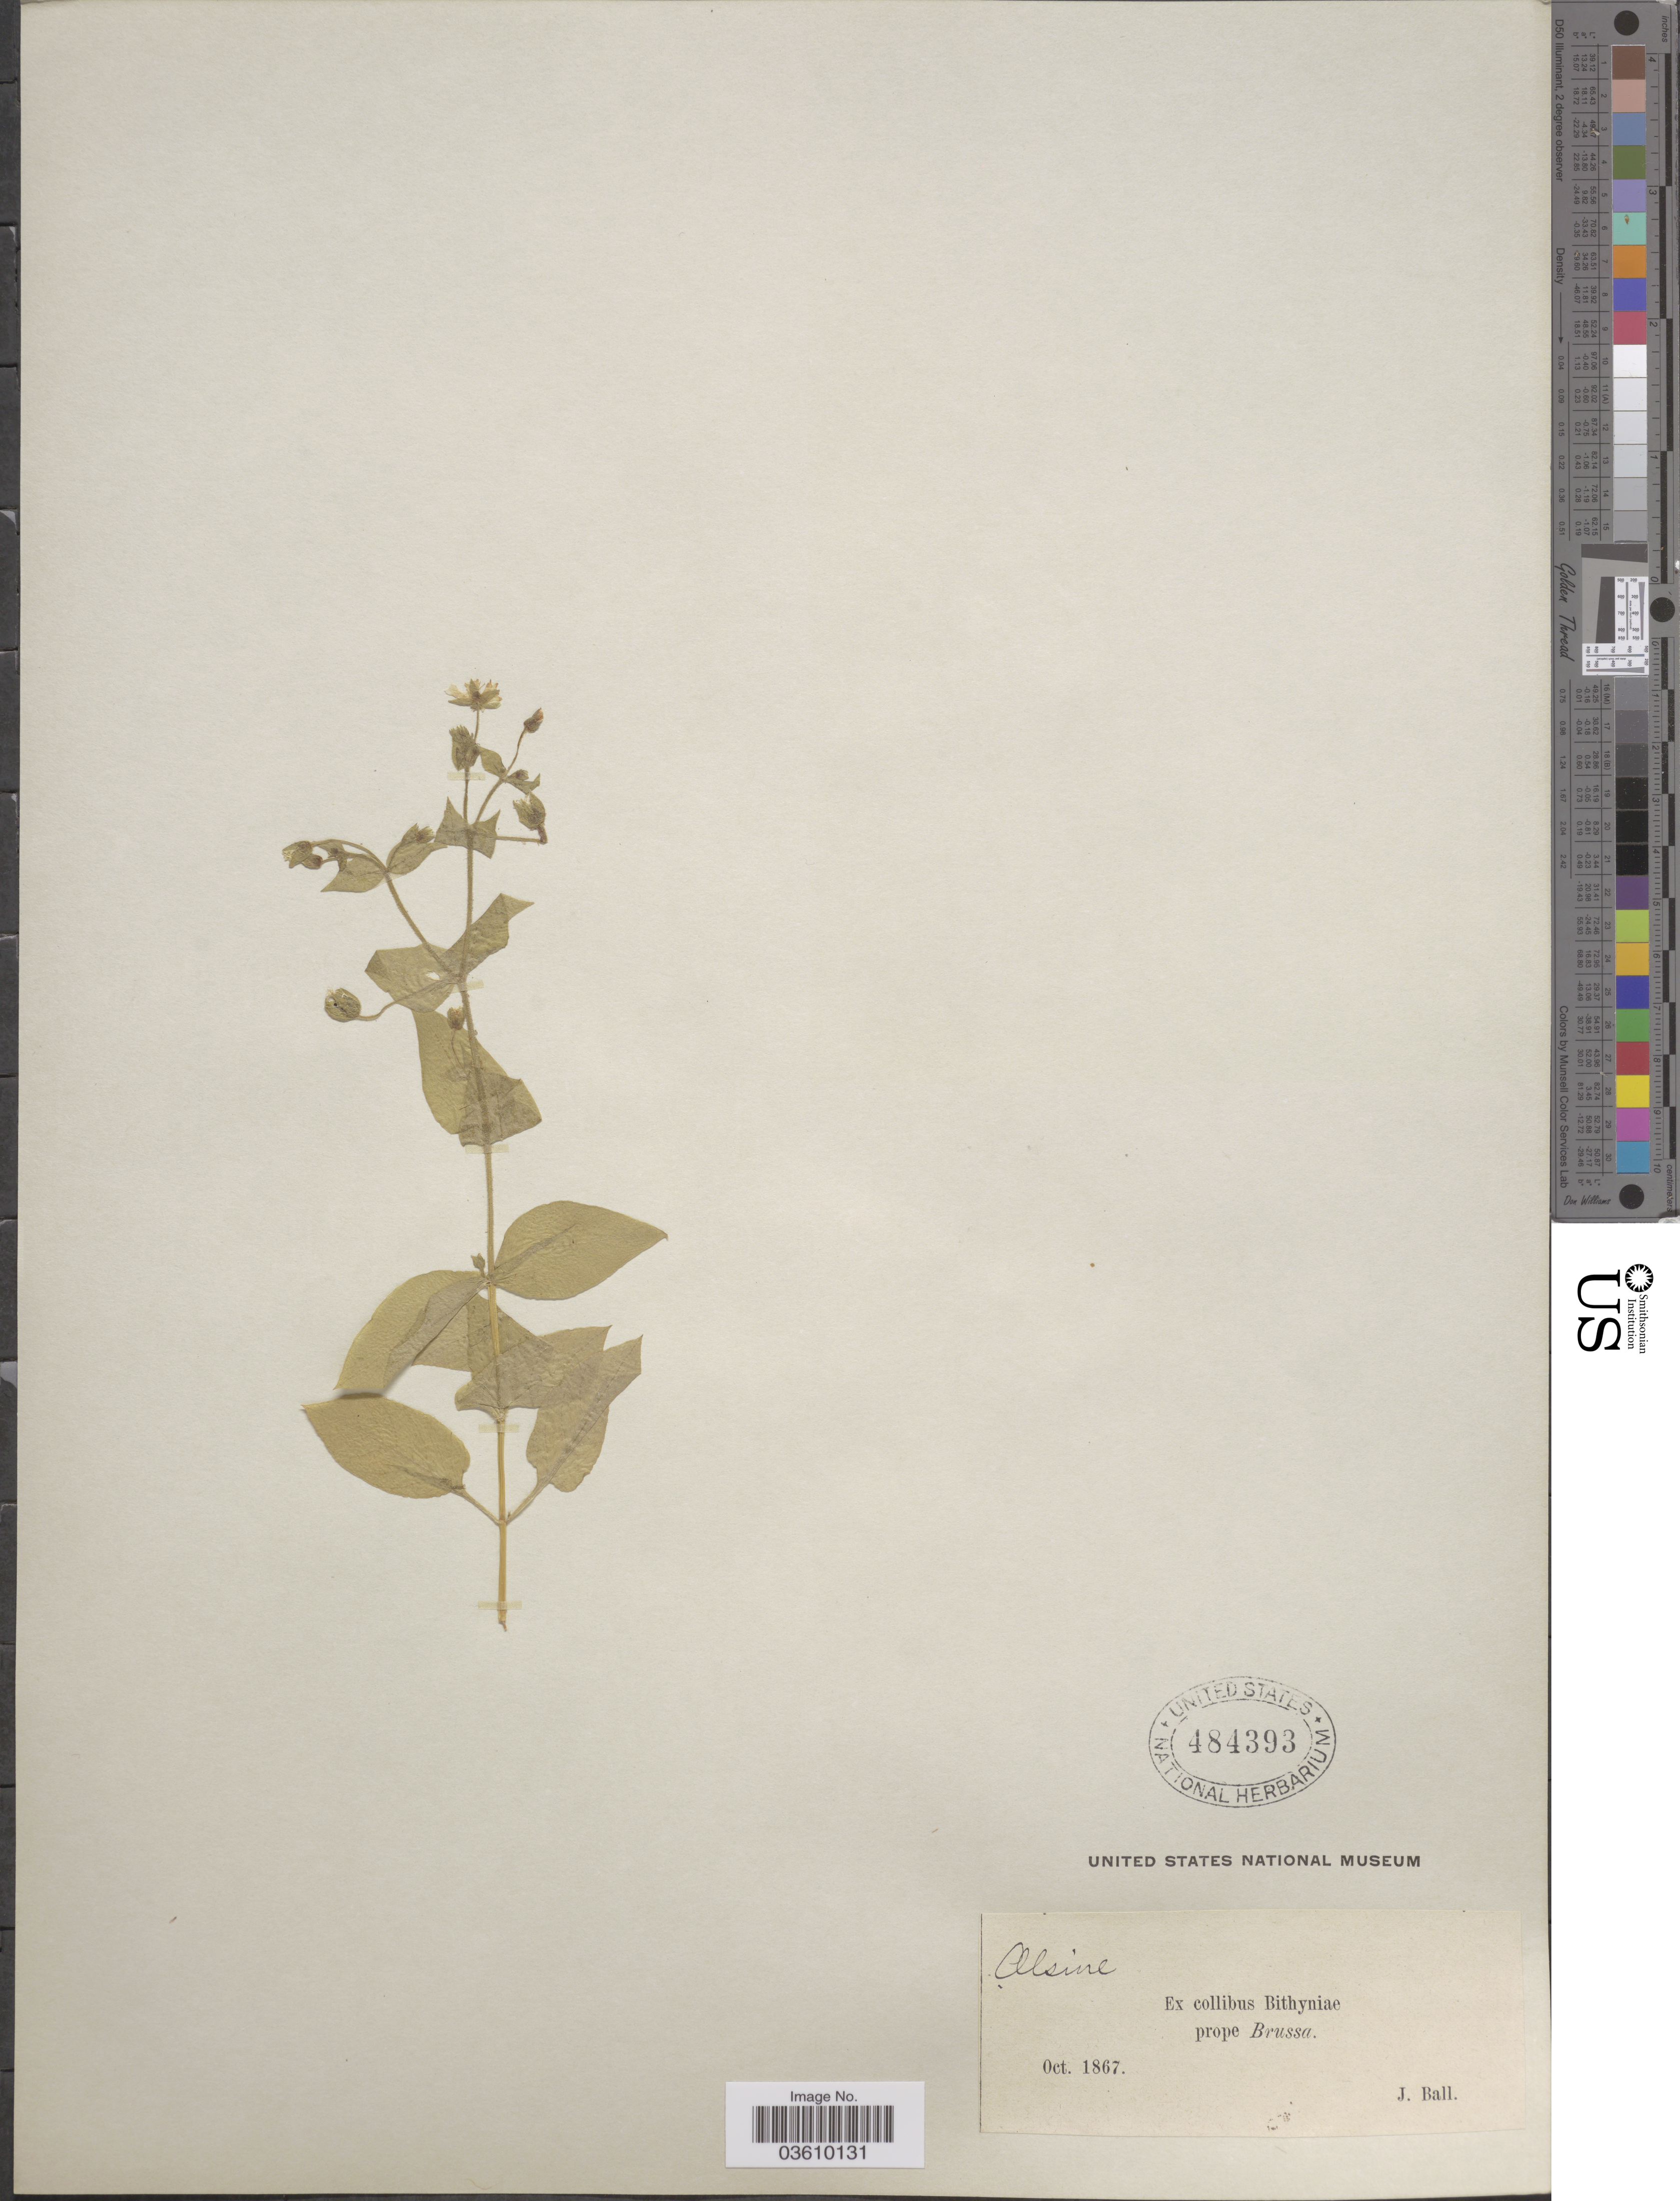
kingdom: Plantae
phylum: Tracheophyta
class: Magnoliopsida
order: Caryophyllales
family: Caryophyllaceae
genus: Stellaria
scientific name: Stellaria sp.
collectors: J. Ball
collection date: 1867-10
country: Turkey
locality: Ex collibus Bithyniae prope Brussa.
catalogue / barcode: US 484393